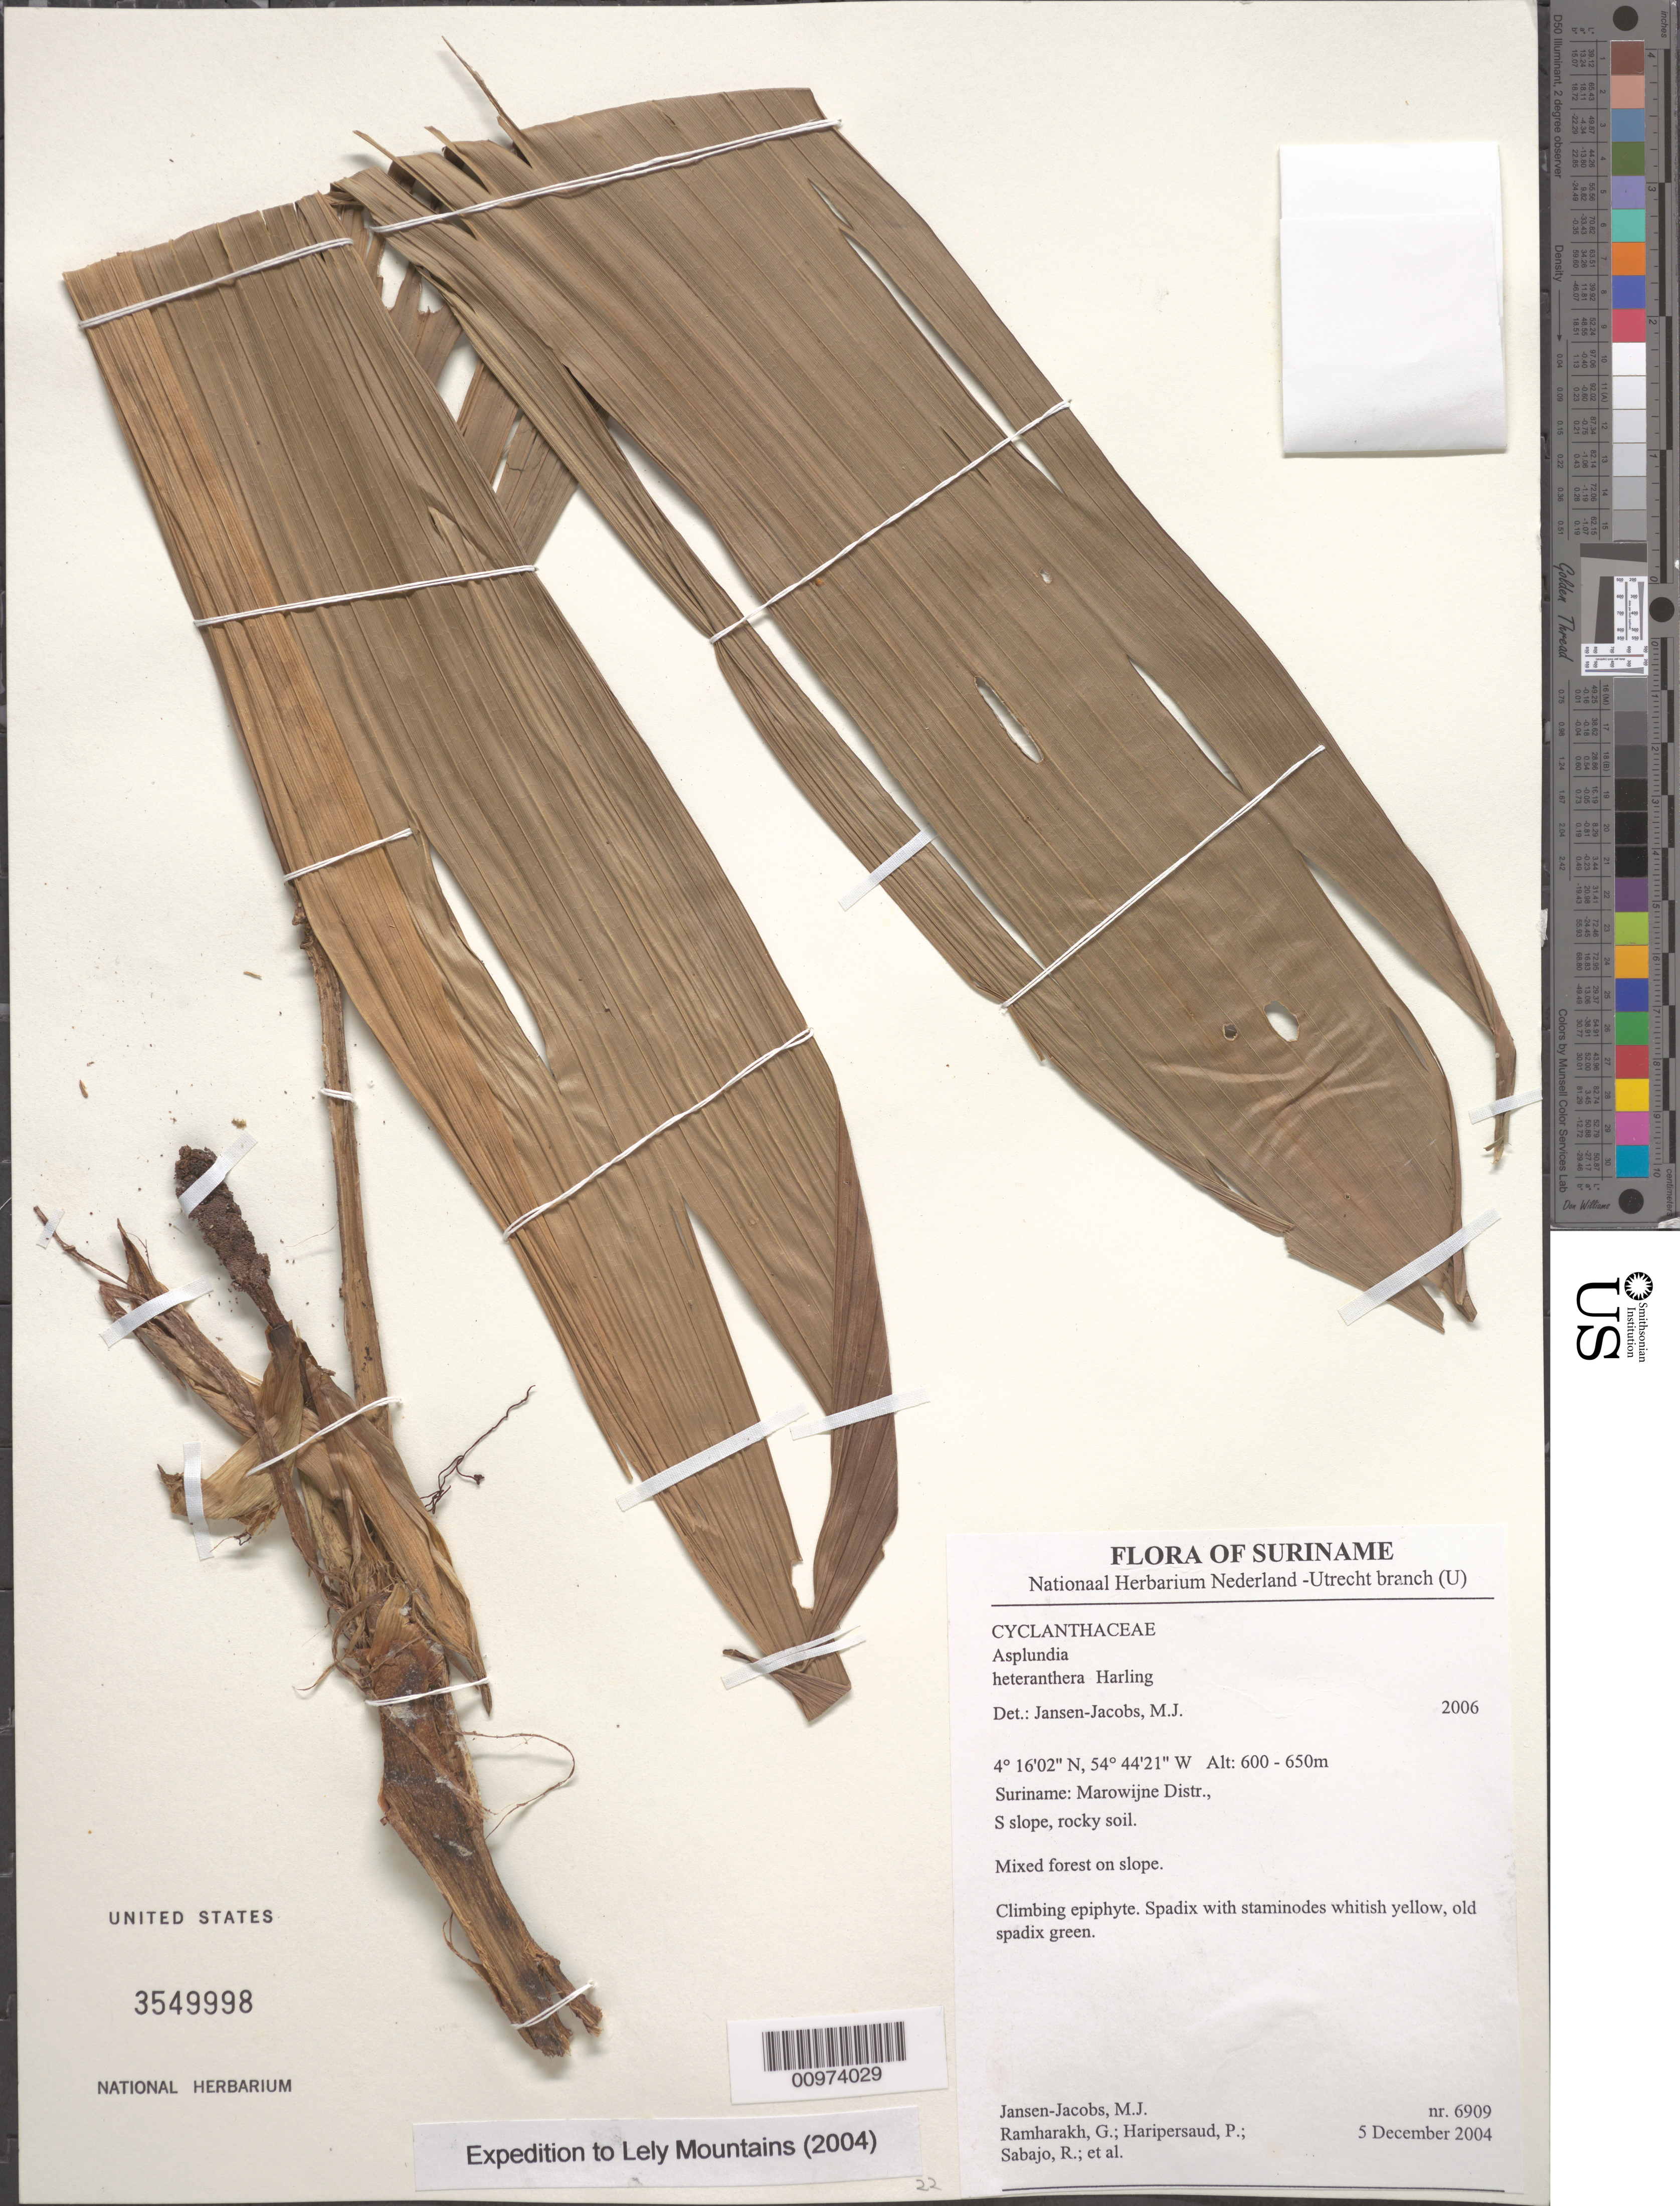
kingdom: Plantae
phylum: Tracheophyta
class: Liliopsida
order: Pandanales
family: Cyclanthaceae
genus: Asplundia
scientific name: Asplundia heteranthera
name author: Harling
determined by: Jansen-Jacobs, M. J., (U), Nationaal Herbarium Nederland, Utrecht University branch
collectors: M. J. Jansen-Jacobs et al.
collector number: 6909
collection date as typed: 5-Dec-04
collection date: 2004-12-05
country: Suriname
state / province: Marowijne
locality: Marowijne Distr., S slope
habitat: Rocky soil. Mixed forest on slope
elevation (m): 600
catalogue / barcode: US 3549998